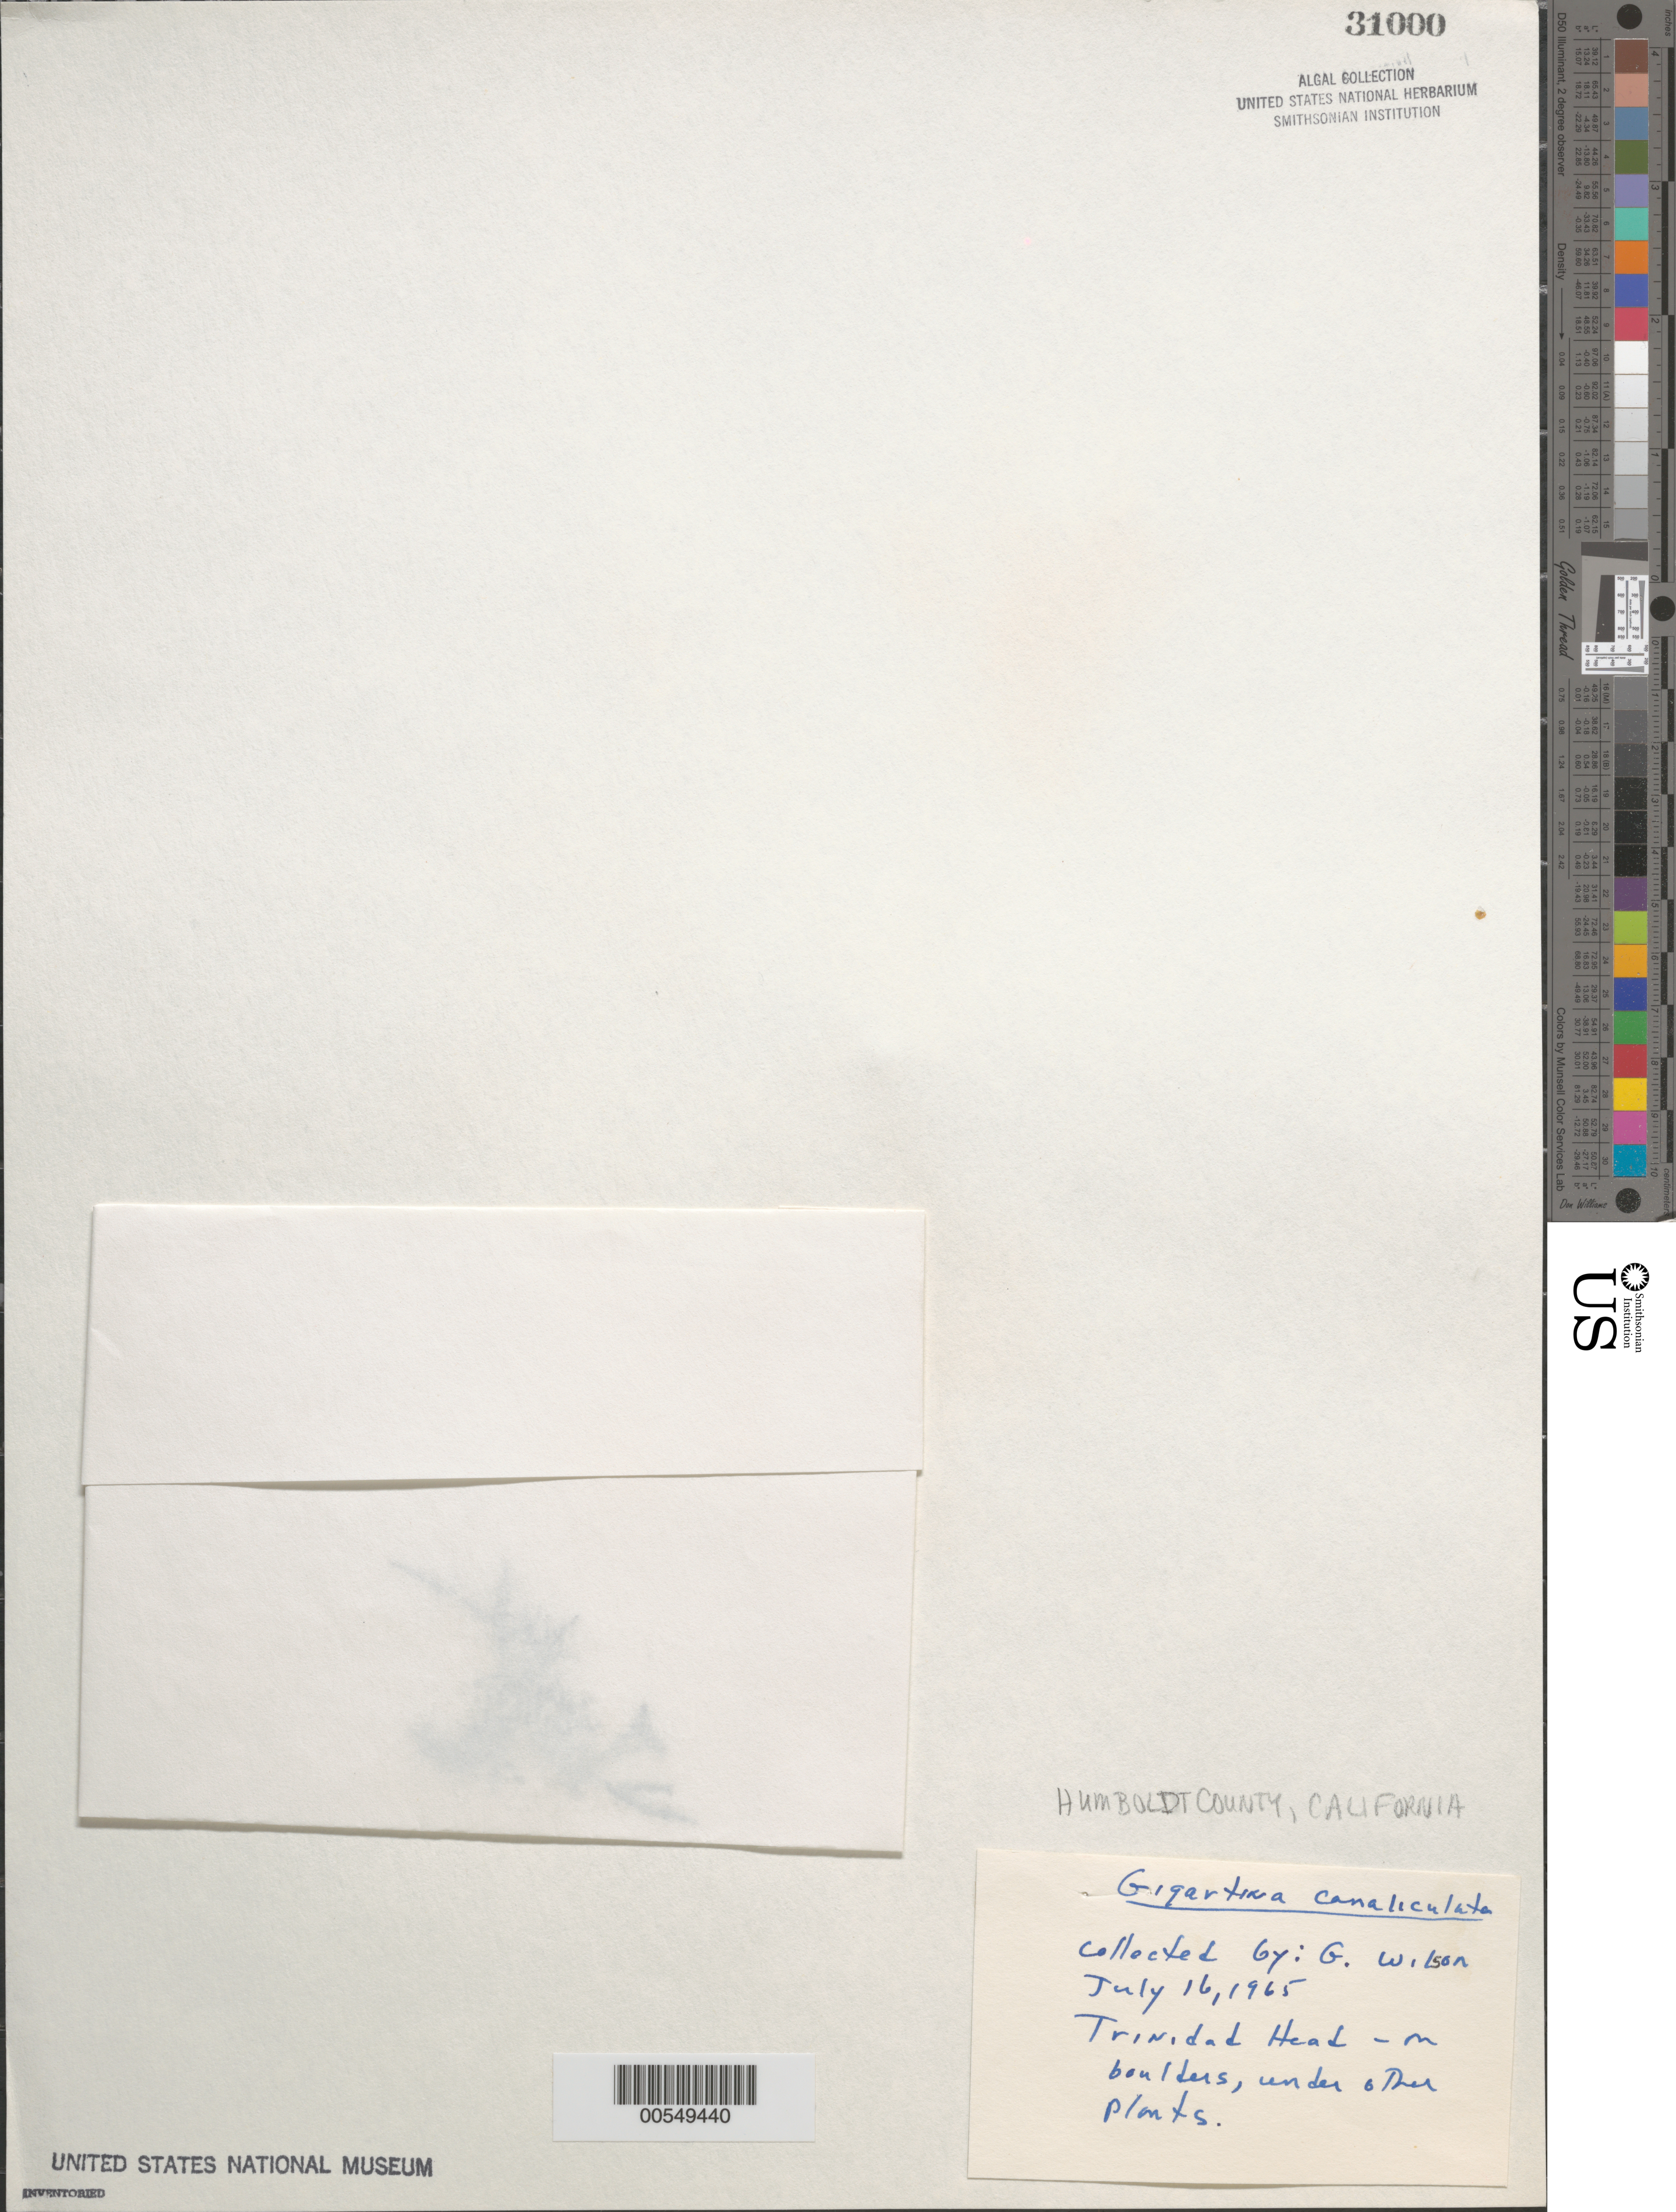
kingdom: Plantae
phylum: Rhodophyta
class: Florideophyceae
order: Gigartinales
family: Gigartinaceae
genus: Chondracanthus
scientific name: Chondracanthus canaliculatus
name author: (Harv.) Guiry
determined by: Algae name updating Project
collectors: G. Wilson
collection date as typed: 16 Jul 1965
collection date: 1965-07-16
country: United States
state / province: California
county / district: Humboldt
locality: Trinidad Head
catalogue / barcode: US 31000